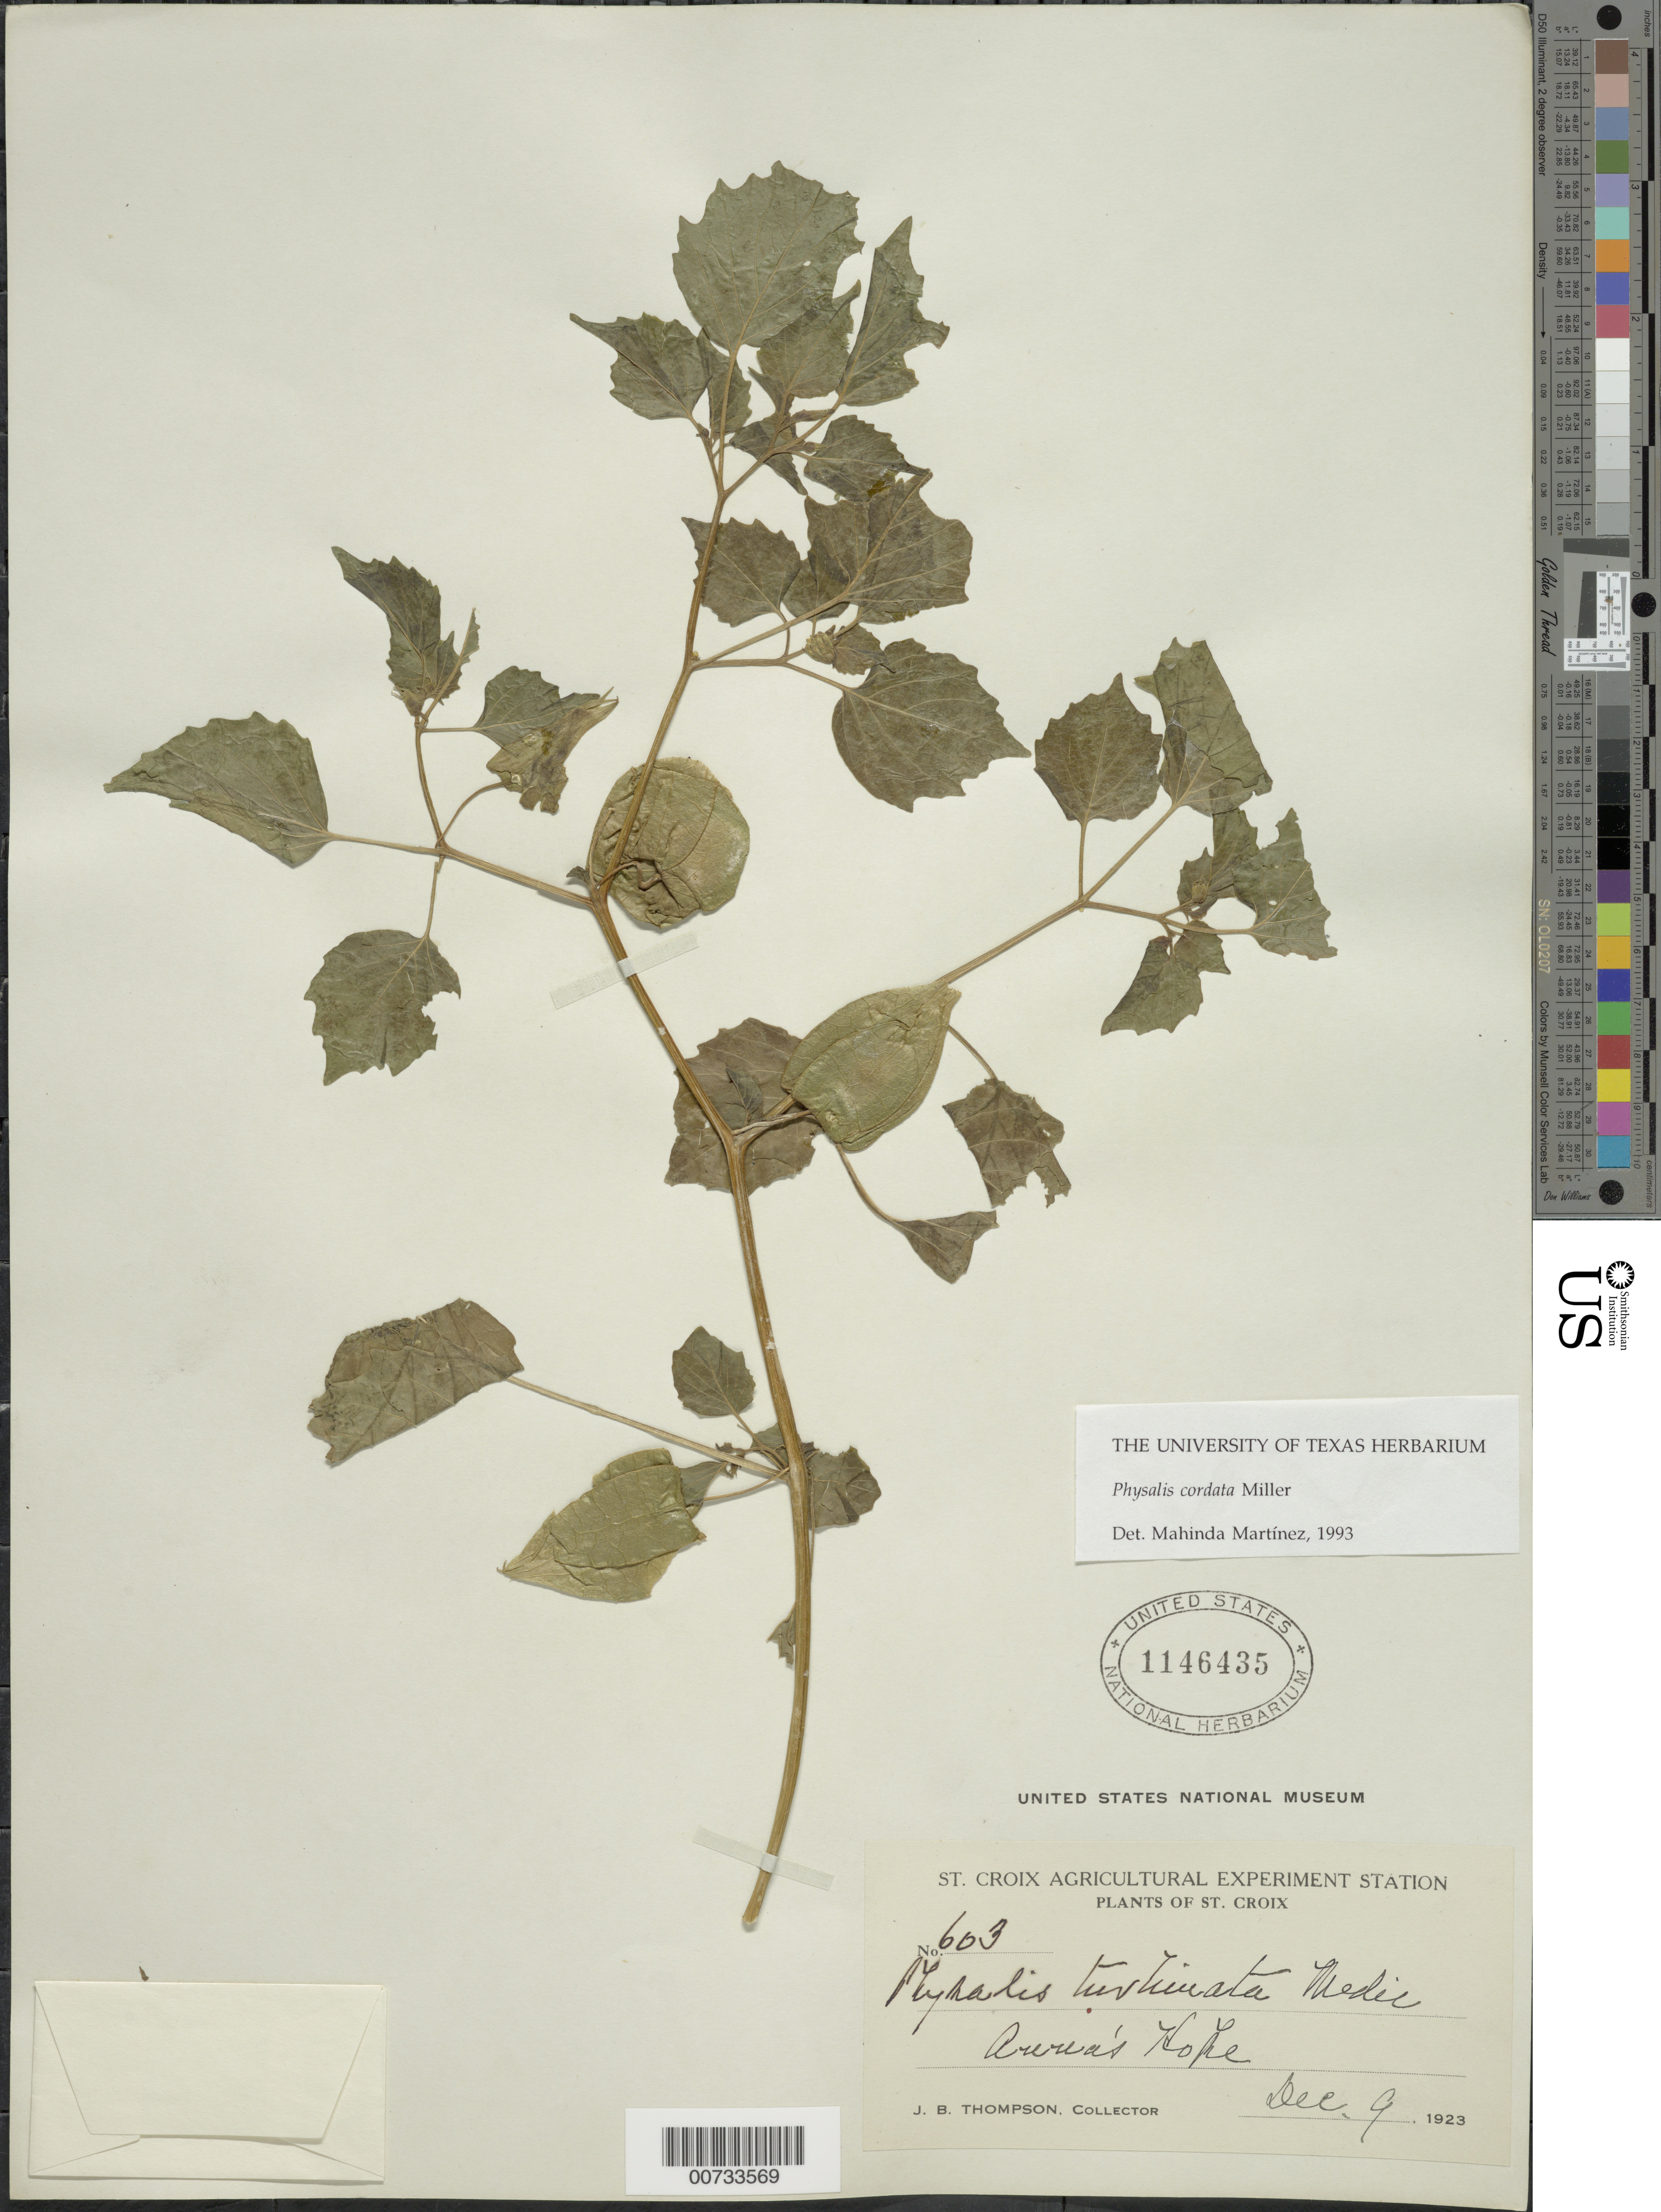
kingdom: Plantae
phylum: Tracheophyta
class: Magnoliopsida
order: Solanales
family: Solanaceae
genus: Physalis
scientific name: Physalis cordata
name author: Mill.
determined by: Martinez, M.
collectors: J. B. Thompson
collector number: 603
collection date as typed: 09 Dec 1923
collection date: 1923-12-09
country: U.S. Virgin Islands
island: St. Croix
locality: St. Croix: Anna's Hope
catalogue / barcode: US 1146435